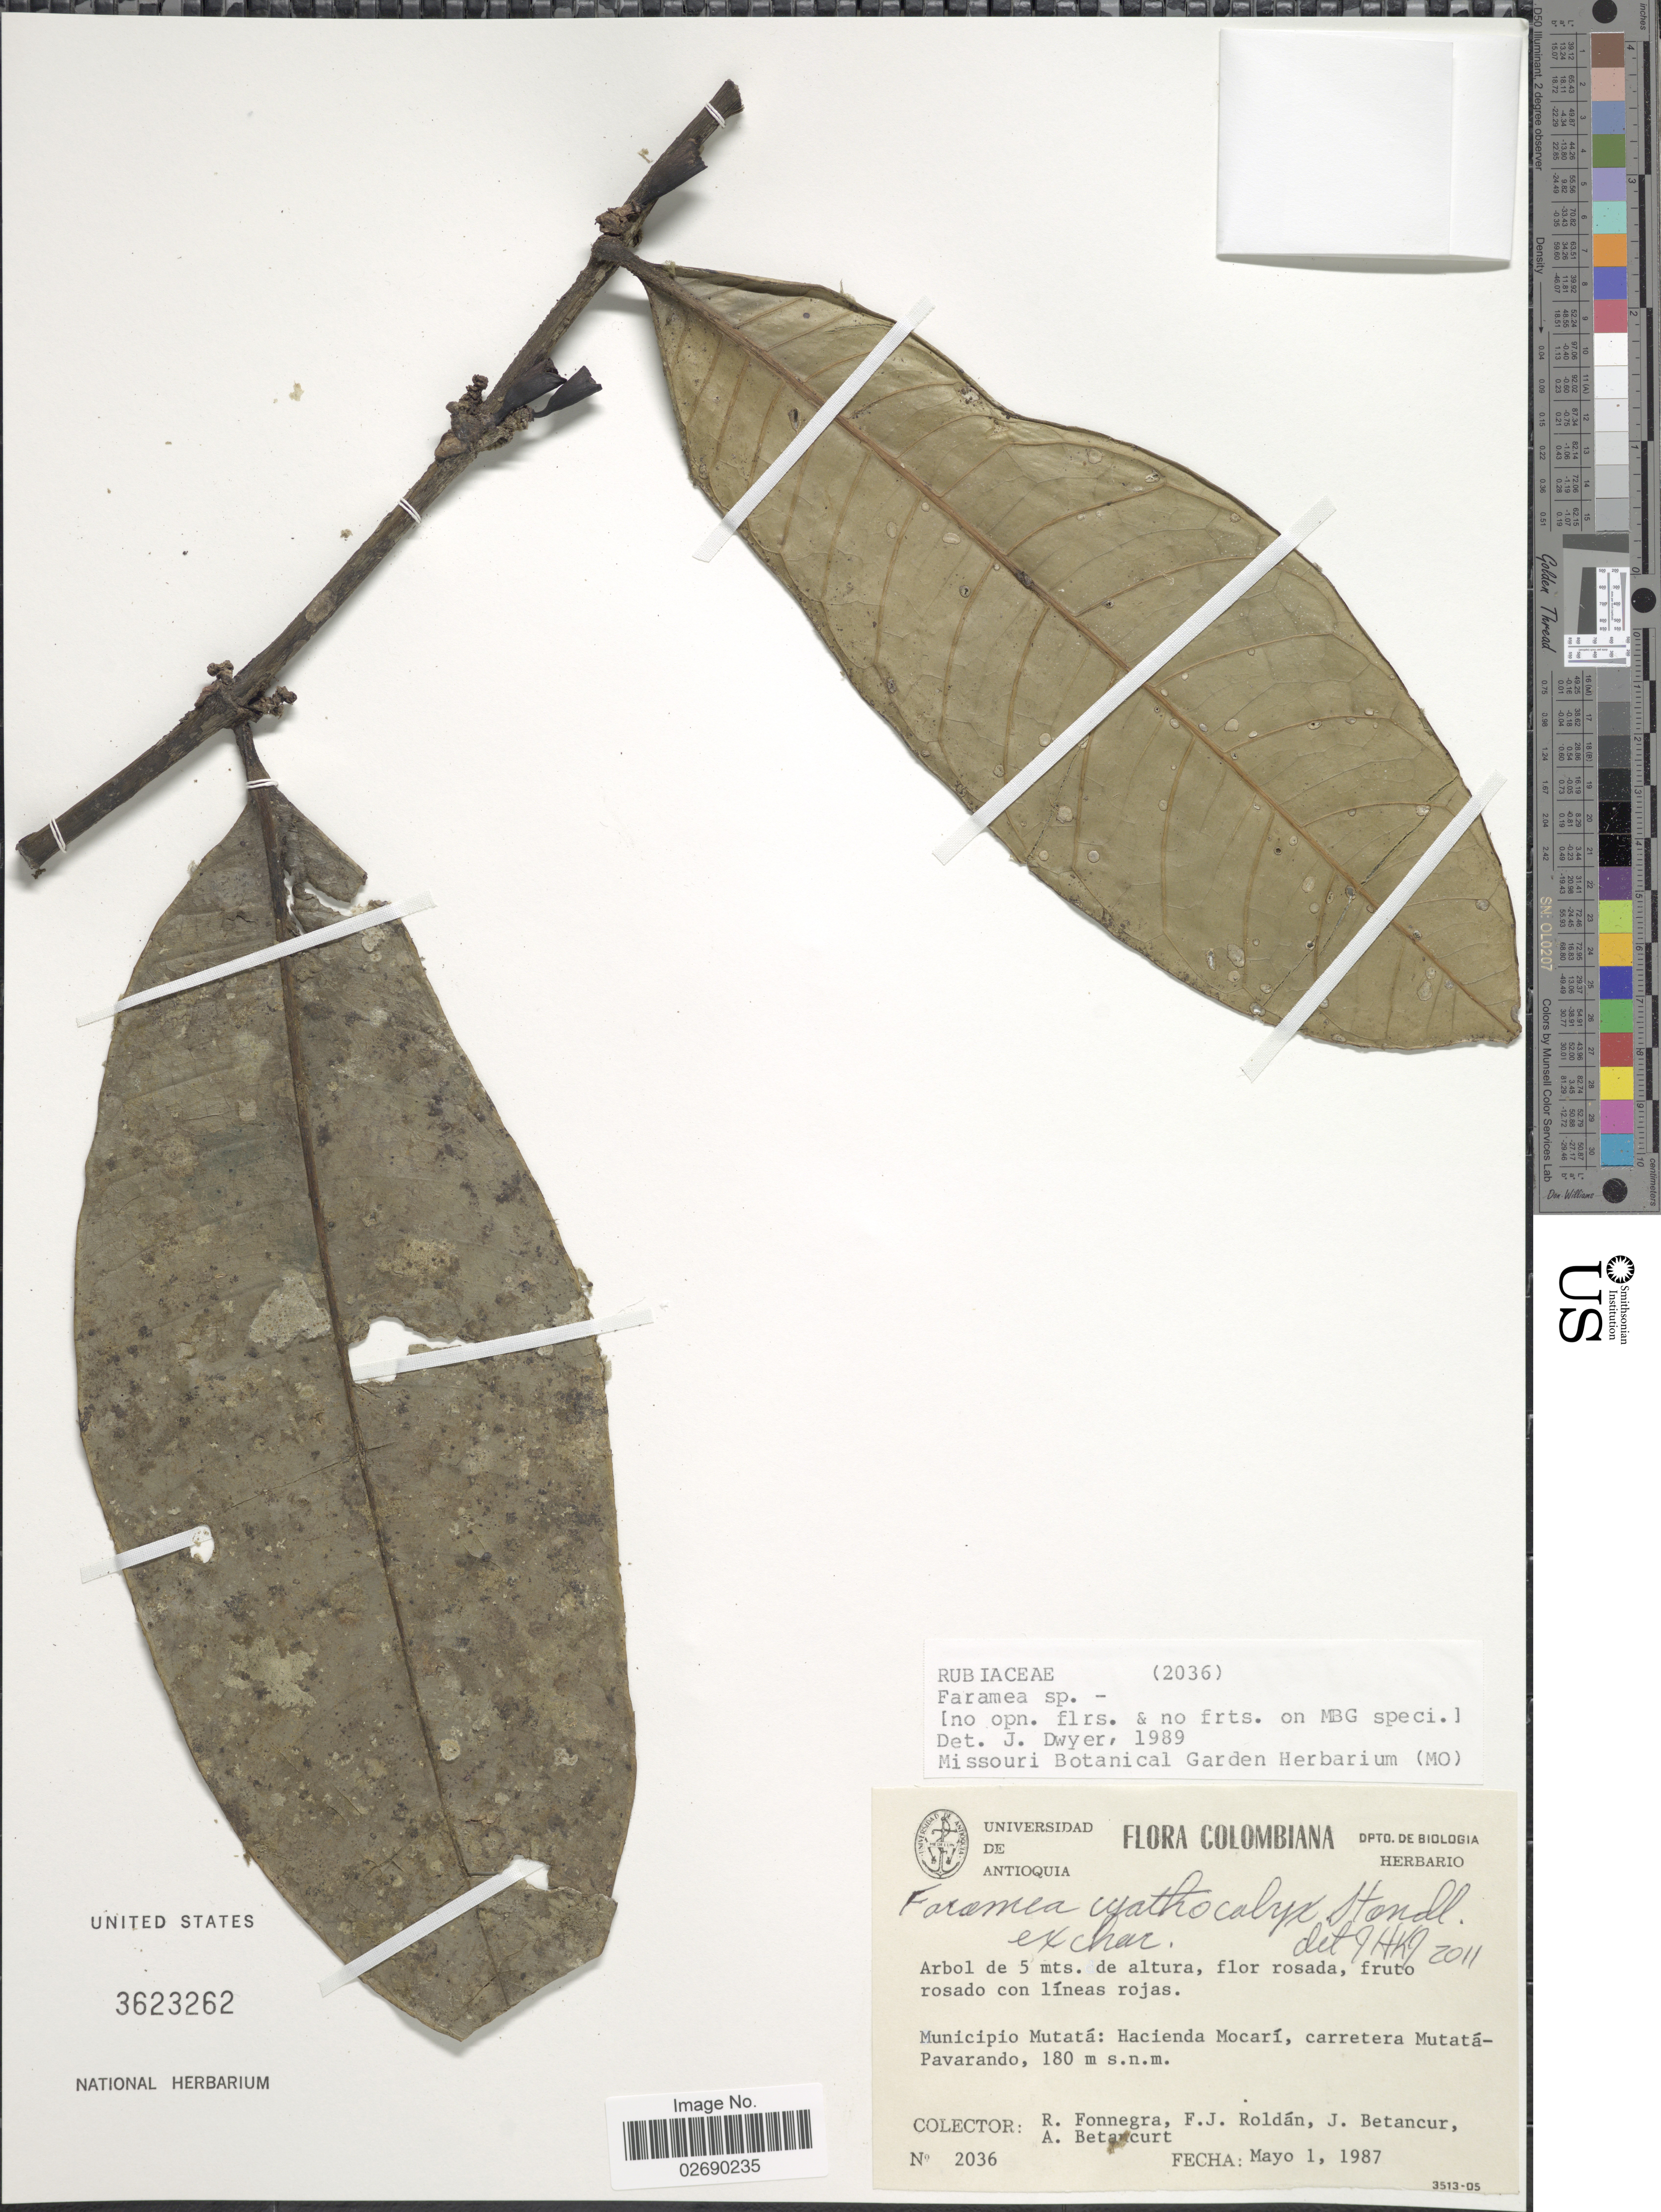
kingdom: Plantae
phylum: Tracheophyta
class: Magnoliopsida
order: Gentianales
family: Rubiaceae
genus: Faramea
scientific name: Faramea cyathocalyx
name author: Standl.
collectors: R. Fonnegra, F. J. Roldán, J. Betancur & A. Betancurt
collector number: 2036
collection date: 1987-05-01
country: Colombia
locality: Municipio Mutatá: Hacienda Mocarí, carretera Mutatá-Pavarando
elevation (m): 180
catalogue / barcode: US 3623262